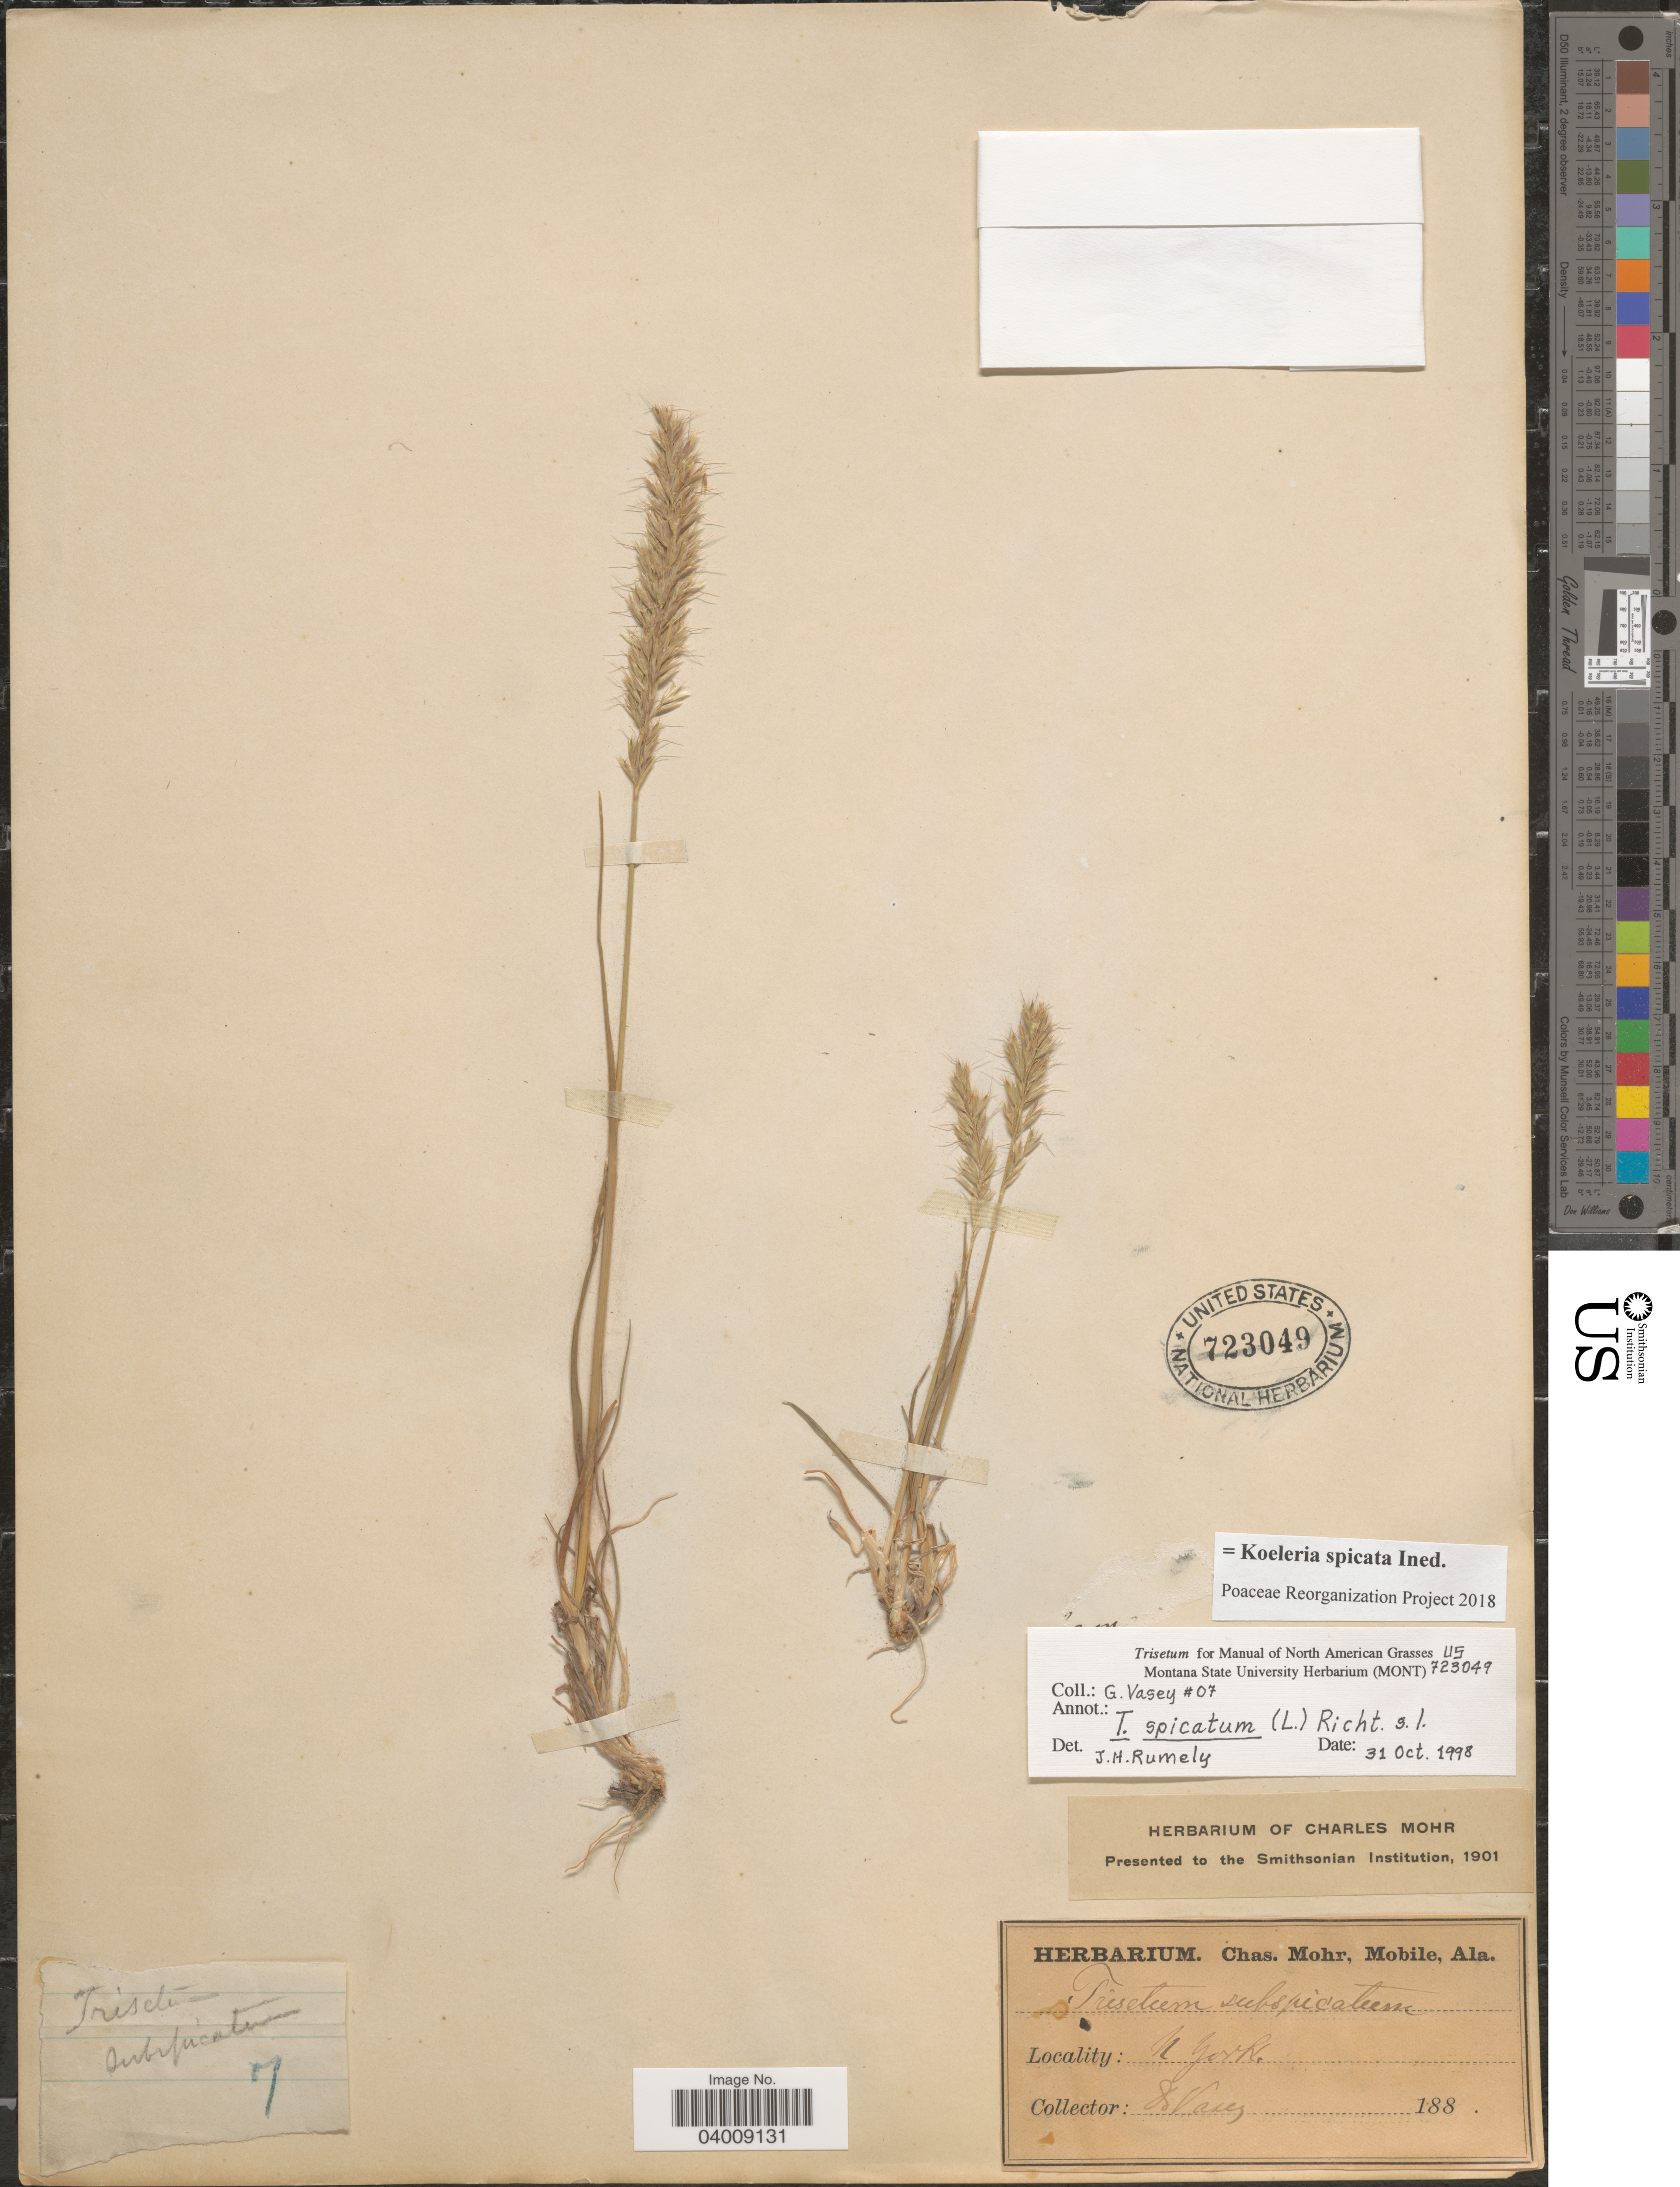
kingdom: Plantae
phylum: Tracheophyta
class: Liliopsida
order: Poales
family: Poaceae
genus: Koeleria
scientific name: Koeleria spicata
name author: (L.) Barberá et al.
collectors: G. Vasey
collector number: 7?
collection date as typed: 188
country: United States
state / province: New York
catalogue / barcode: US 723049